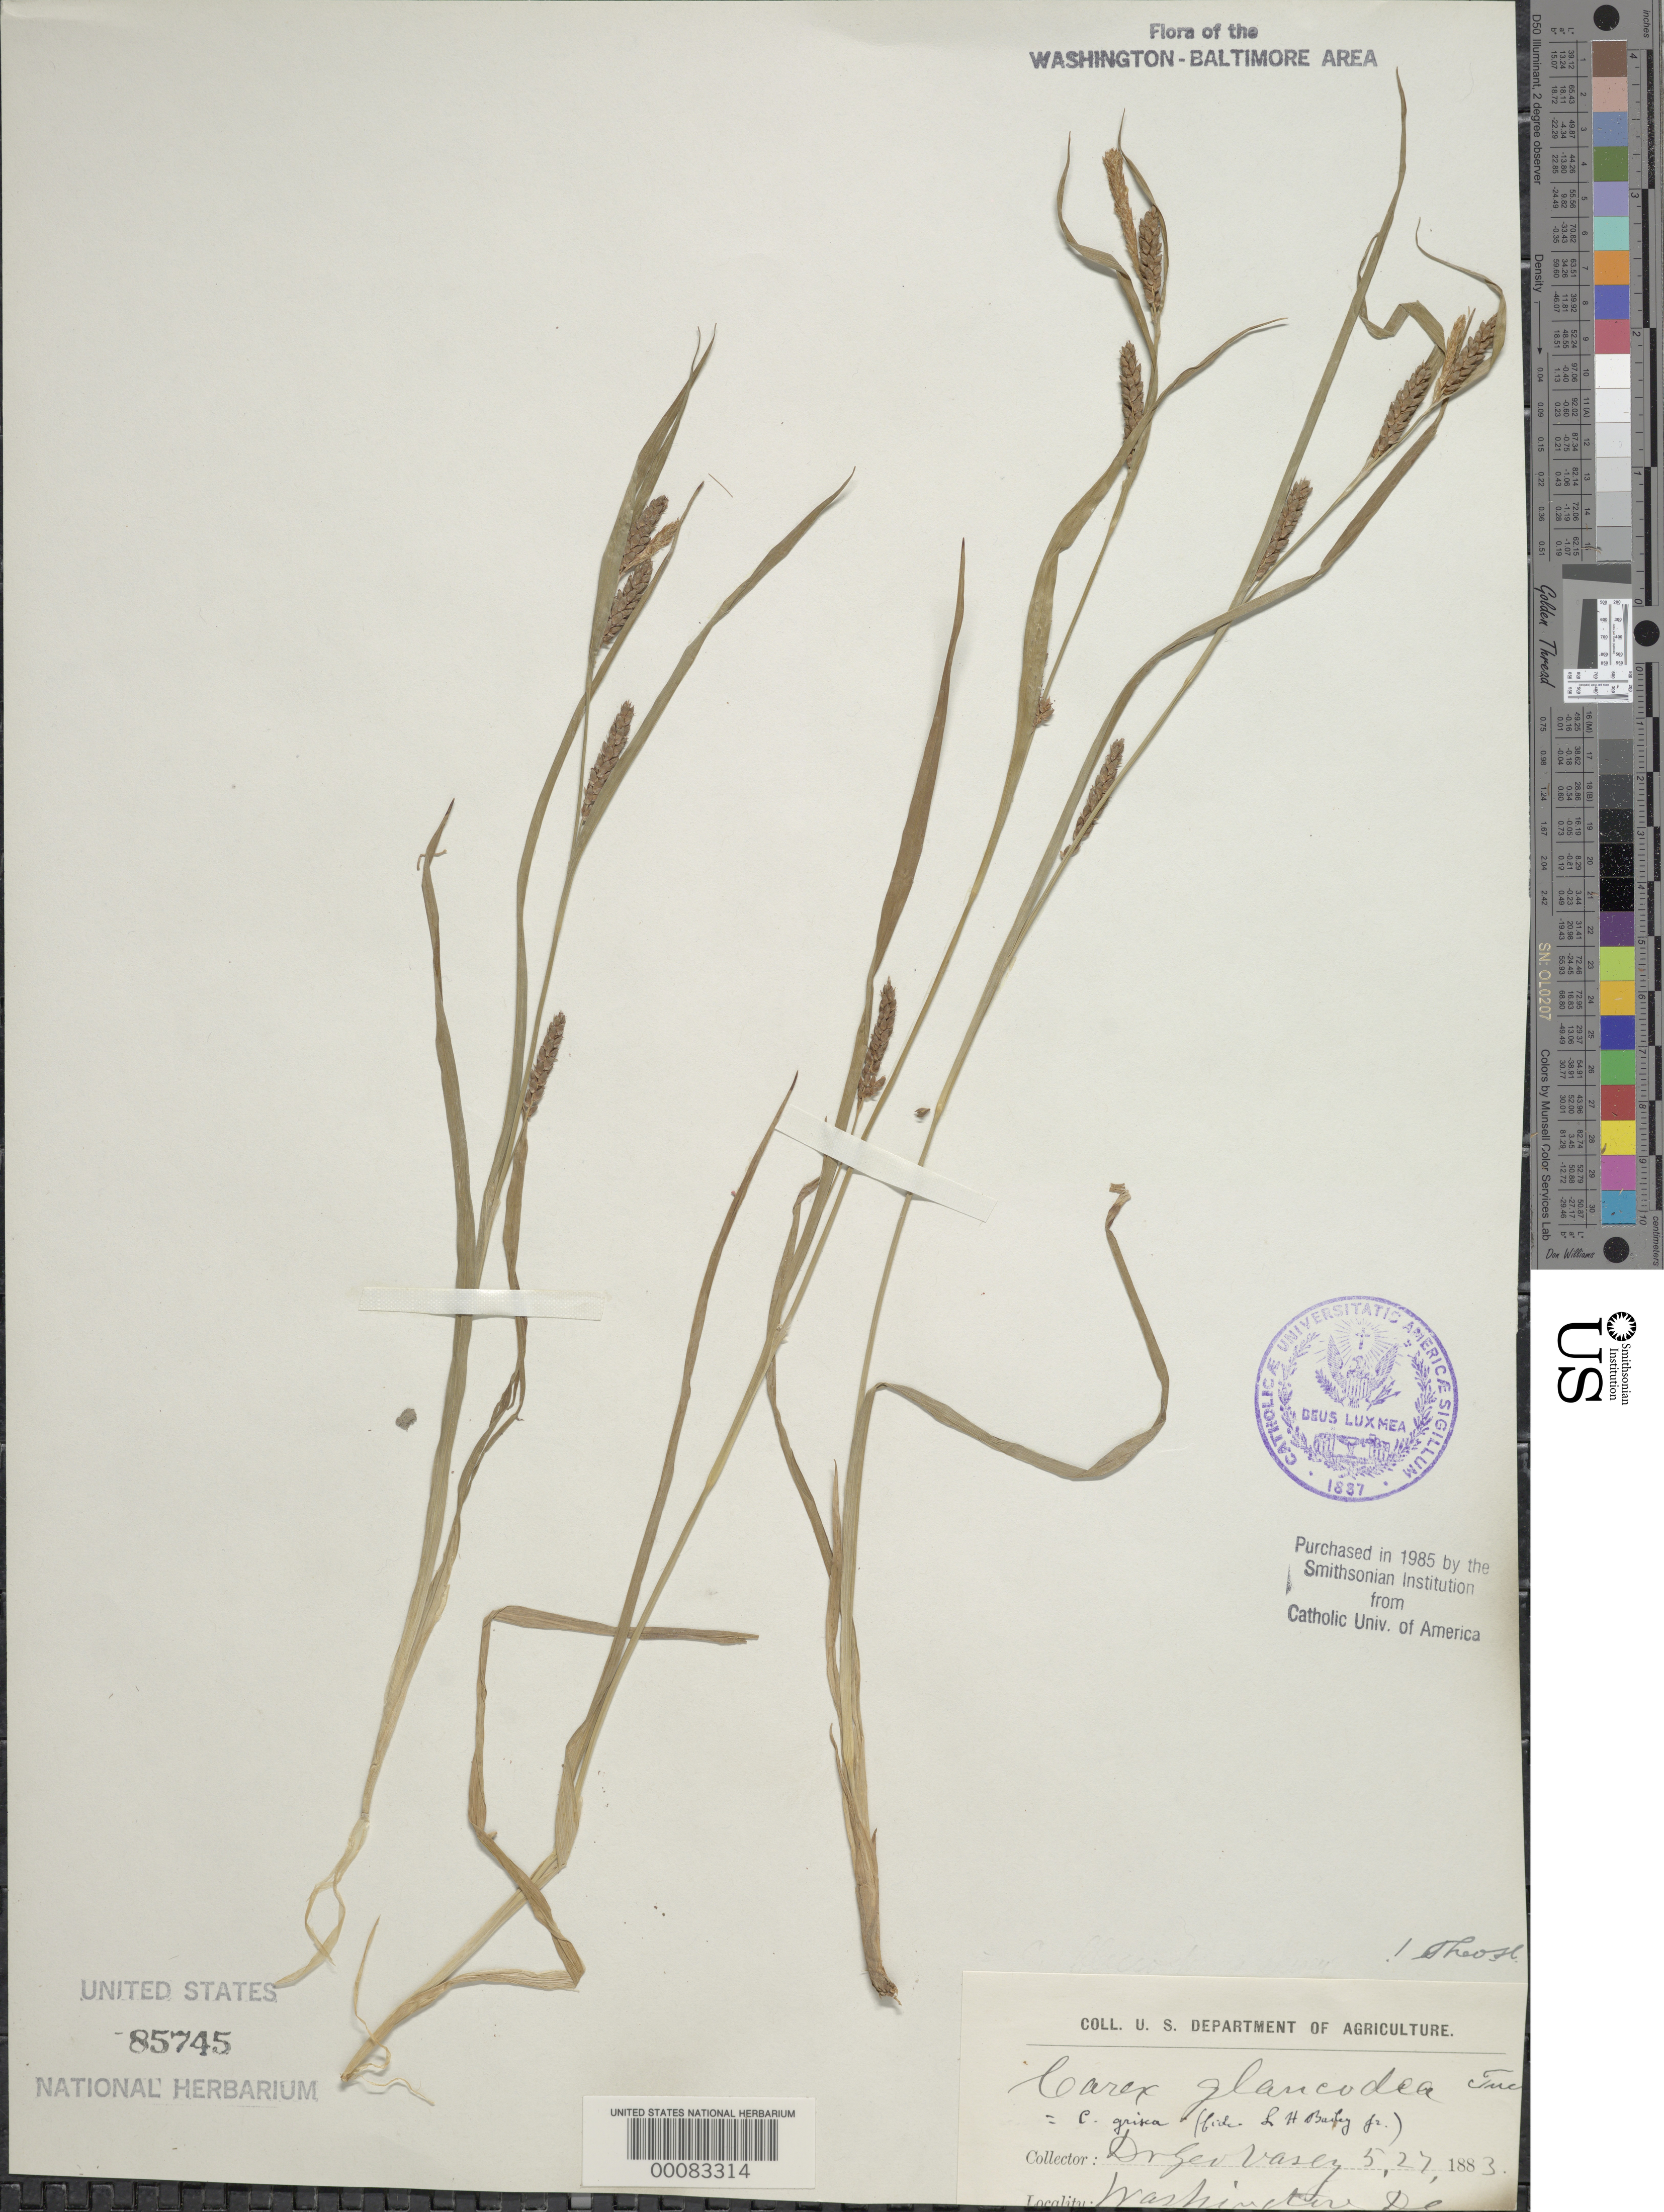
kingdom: Plantae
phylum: Tracheophyta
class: Liliopsida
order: Poales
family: Cyperaceae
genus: Carex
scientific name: Carex glaucodea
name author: Tuck. ex Olney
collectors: G. Vasey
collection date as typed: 27 May 1883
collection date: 1883-05-27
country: United States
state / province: District of Columbia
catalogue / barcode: US 85745